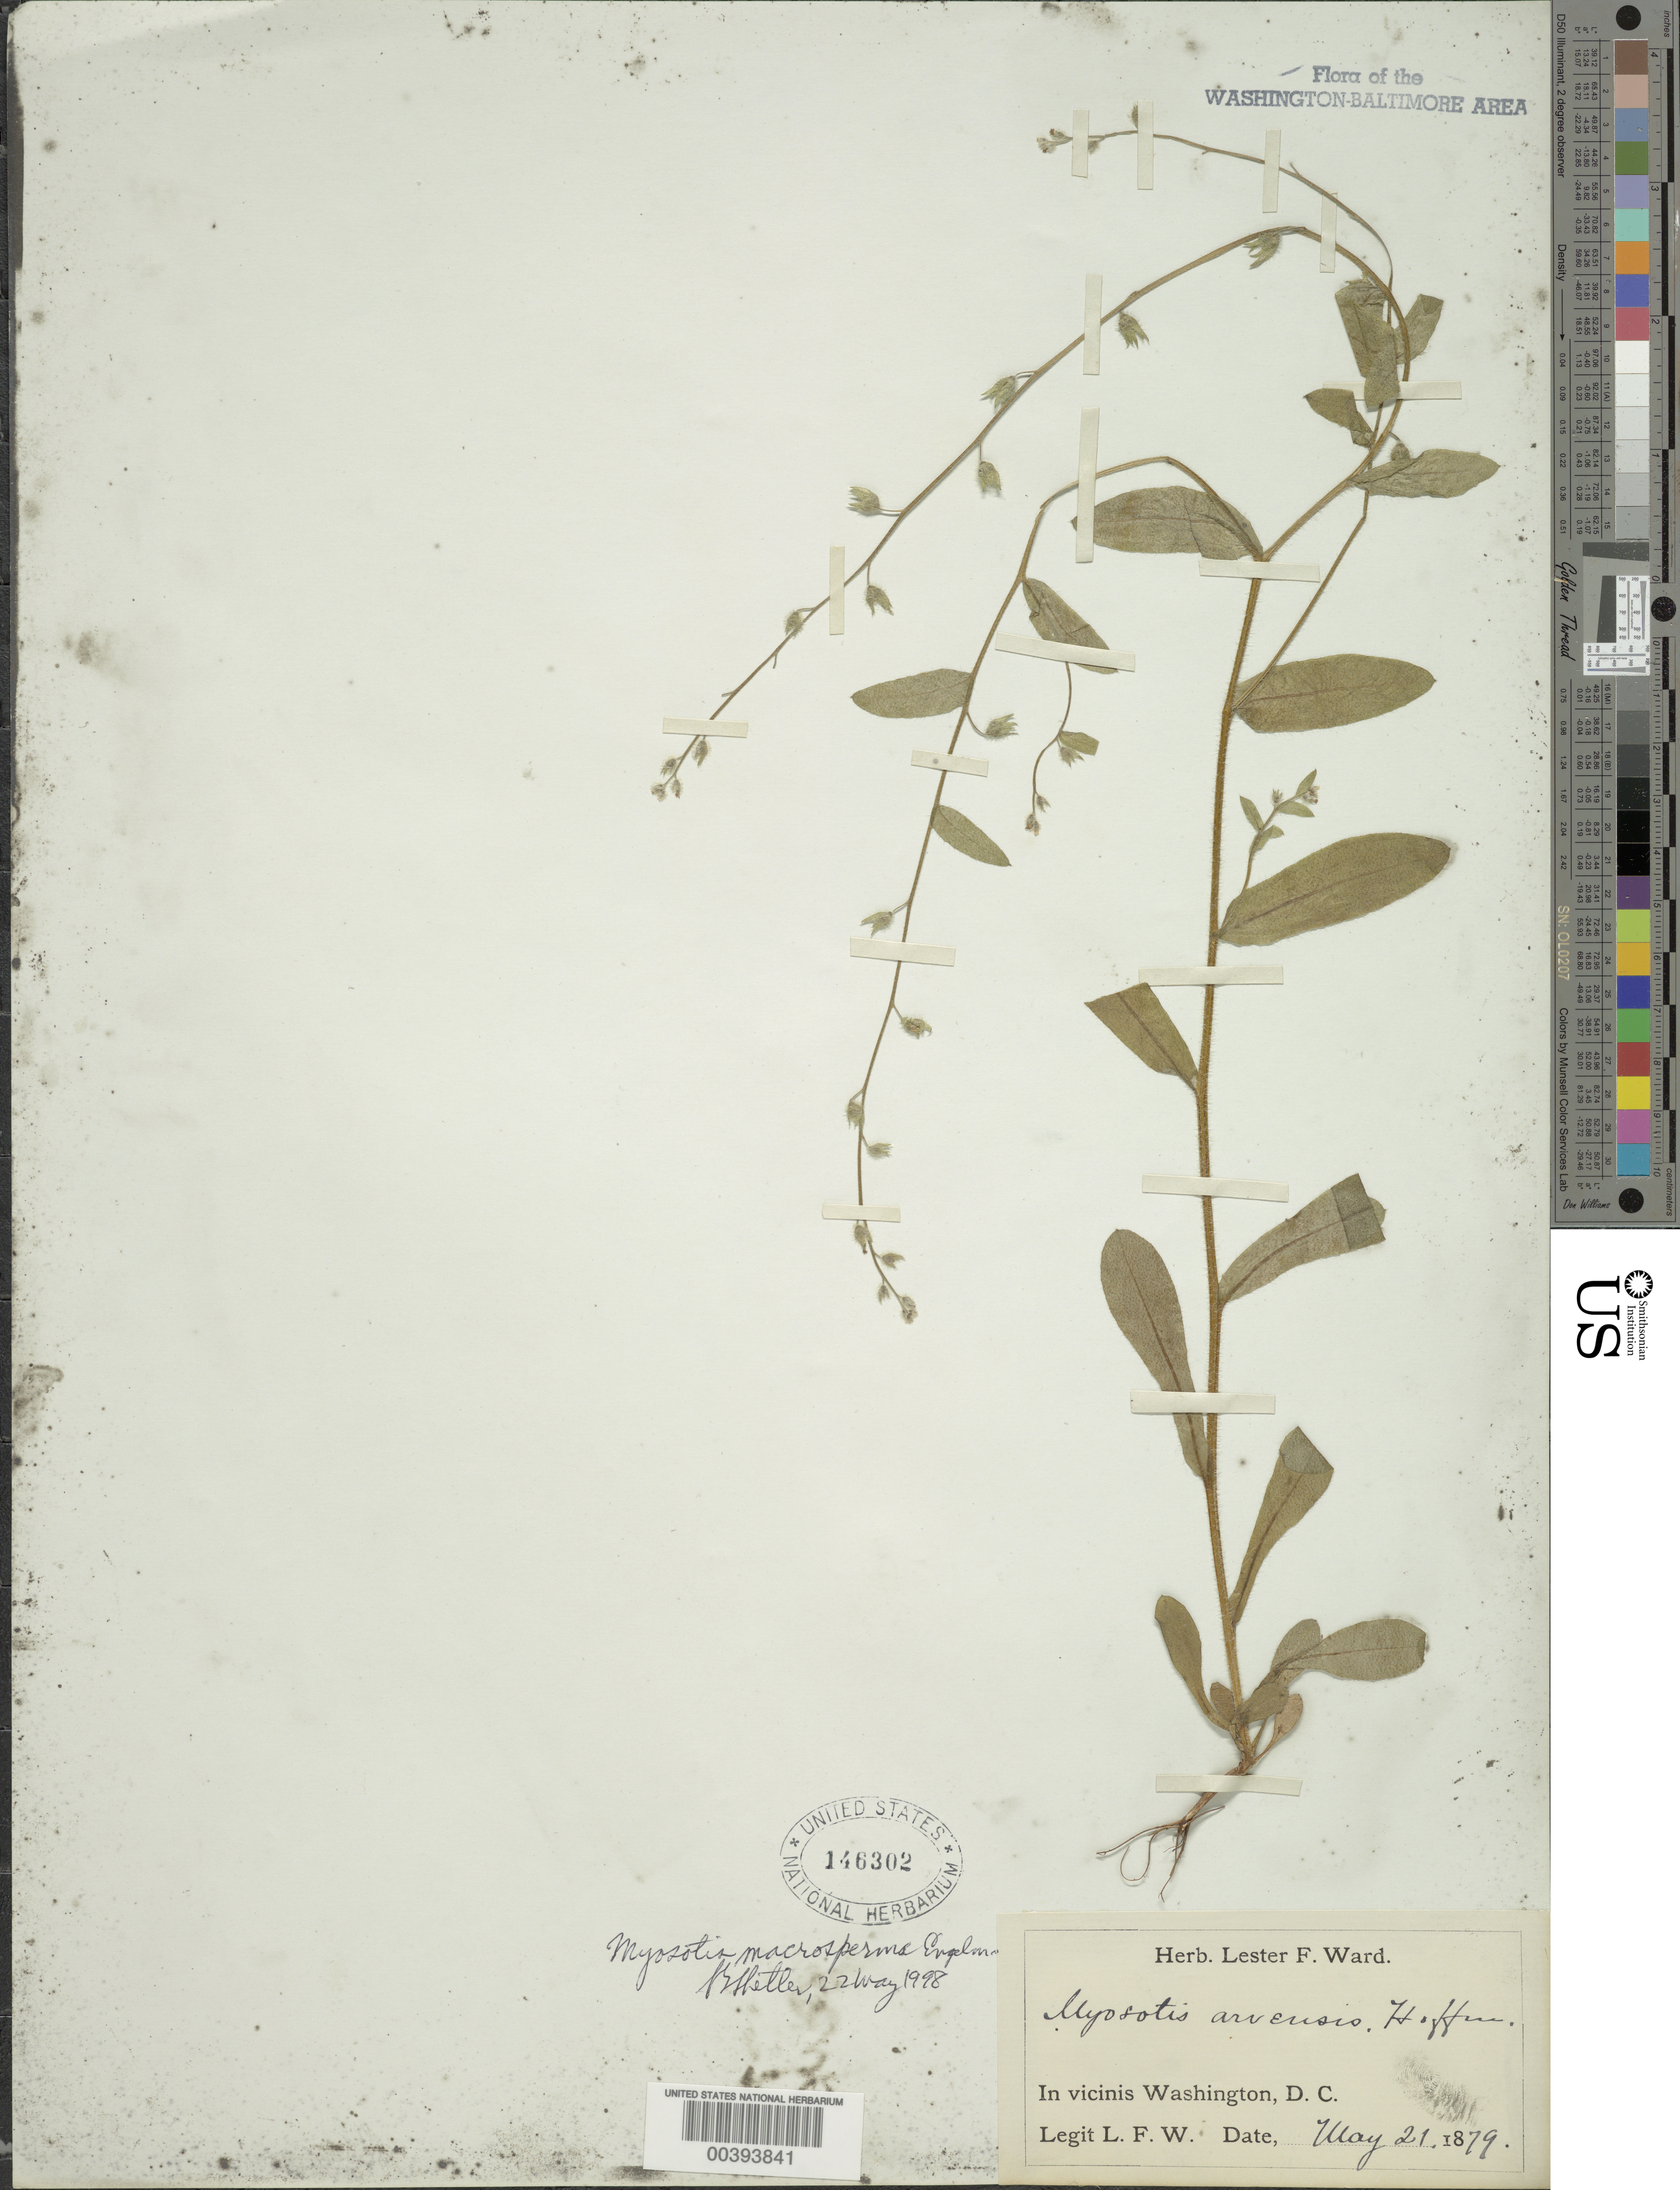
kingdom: Plantae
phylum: Tracheophyta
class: Magnoliopsida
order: Boraginales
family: Boraginaceae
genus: Myosotis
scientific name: Myosotis macrosperma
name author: Engelm.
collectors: L. F. Ward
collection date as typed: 21 May 1879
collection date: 1879-05-21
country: United States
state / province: District of Columbia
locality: Washington DC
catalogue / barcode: US 146302